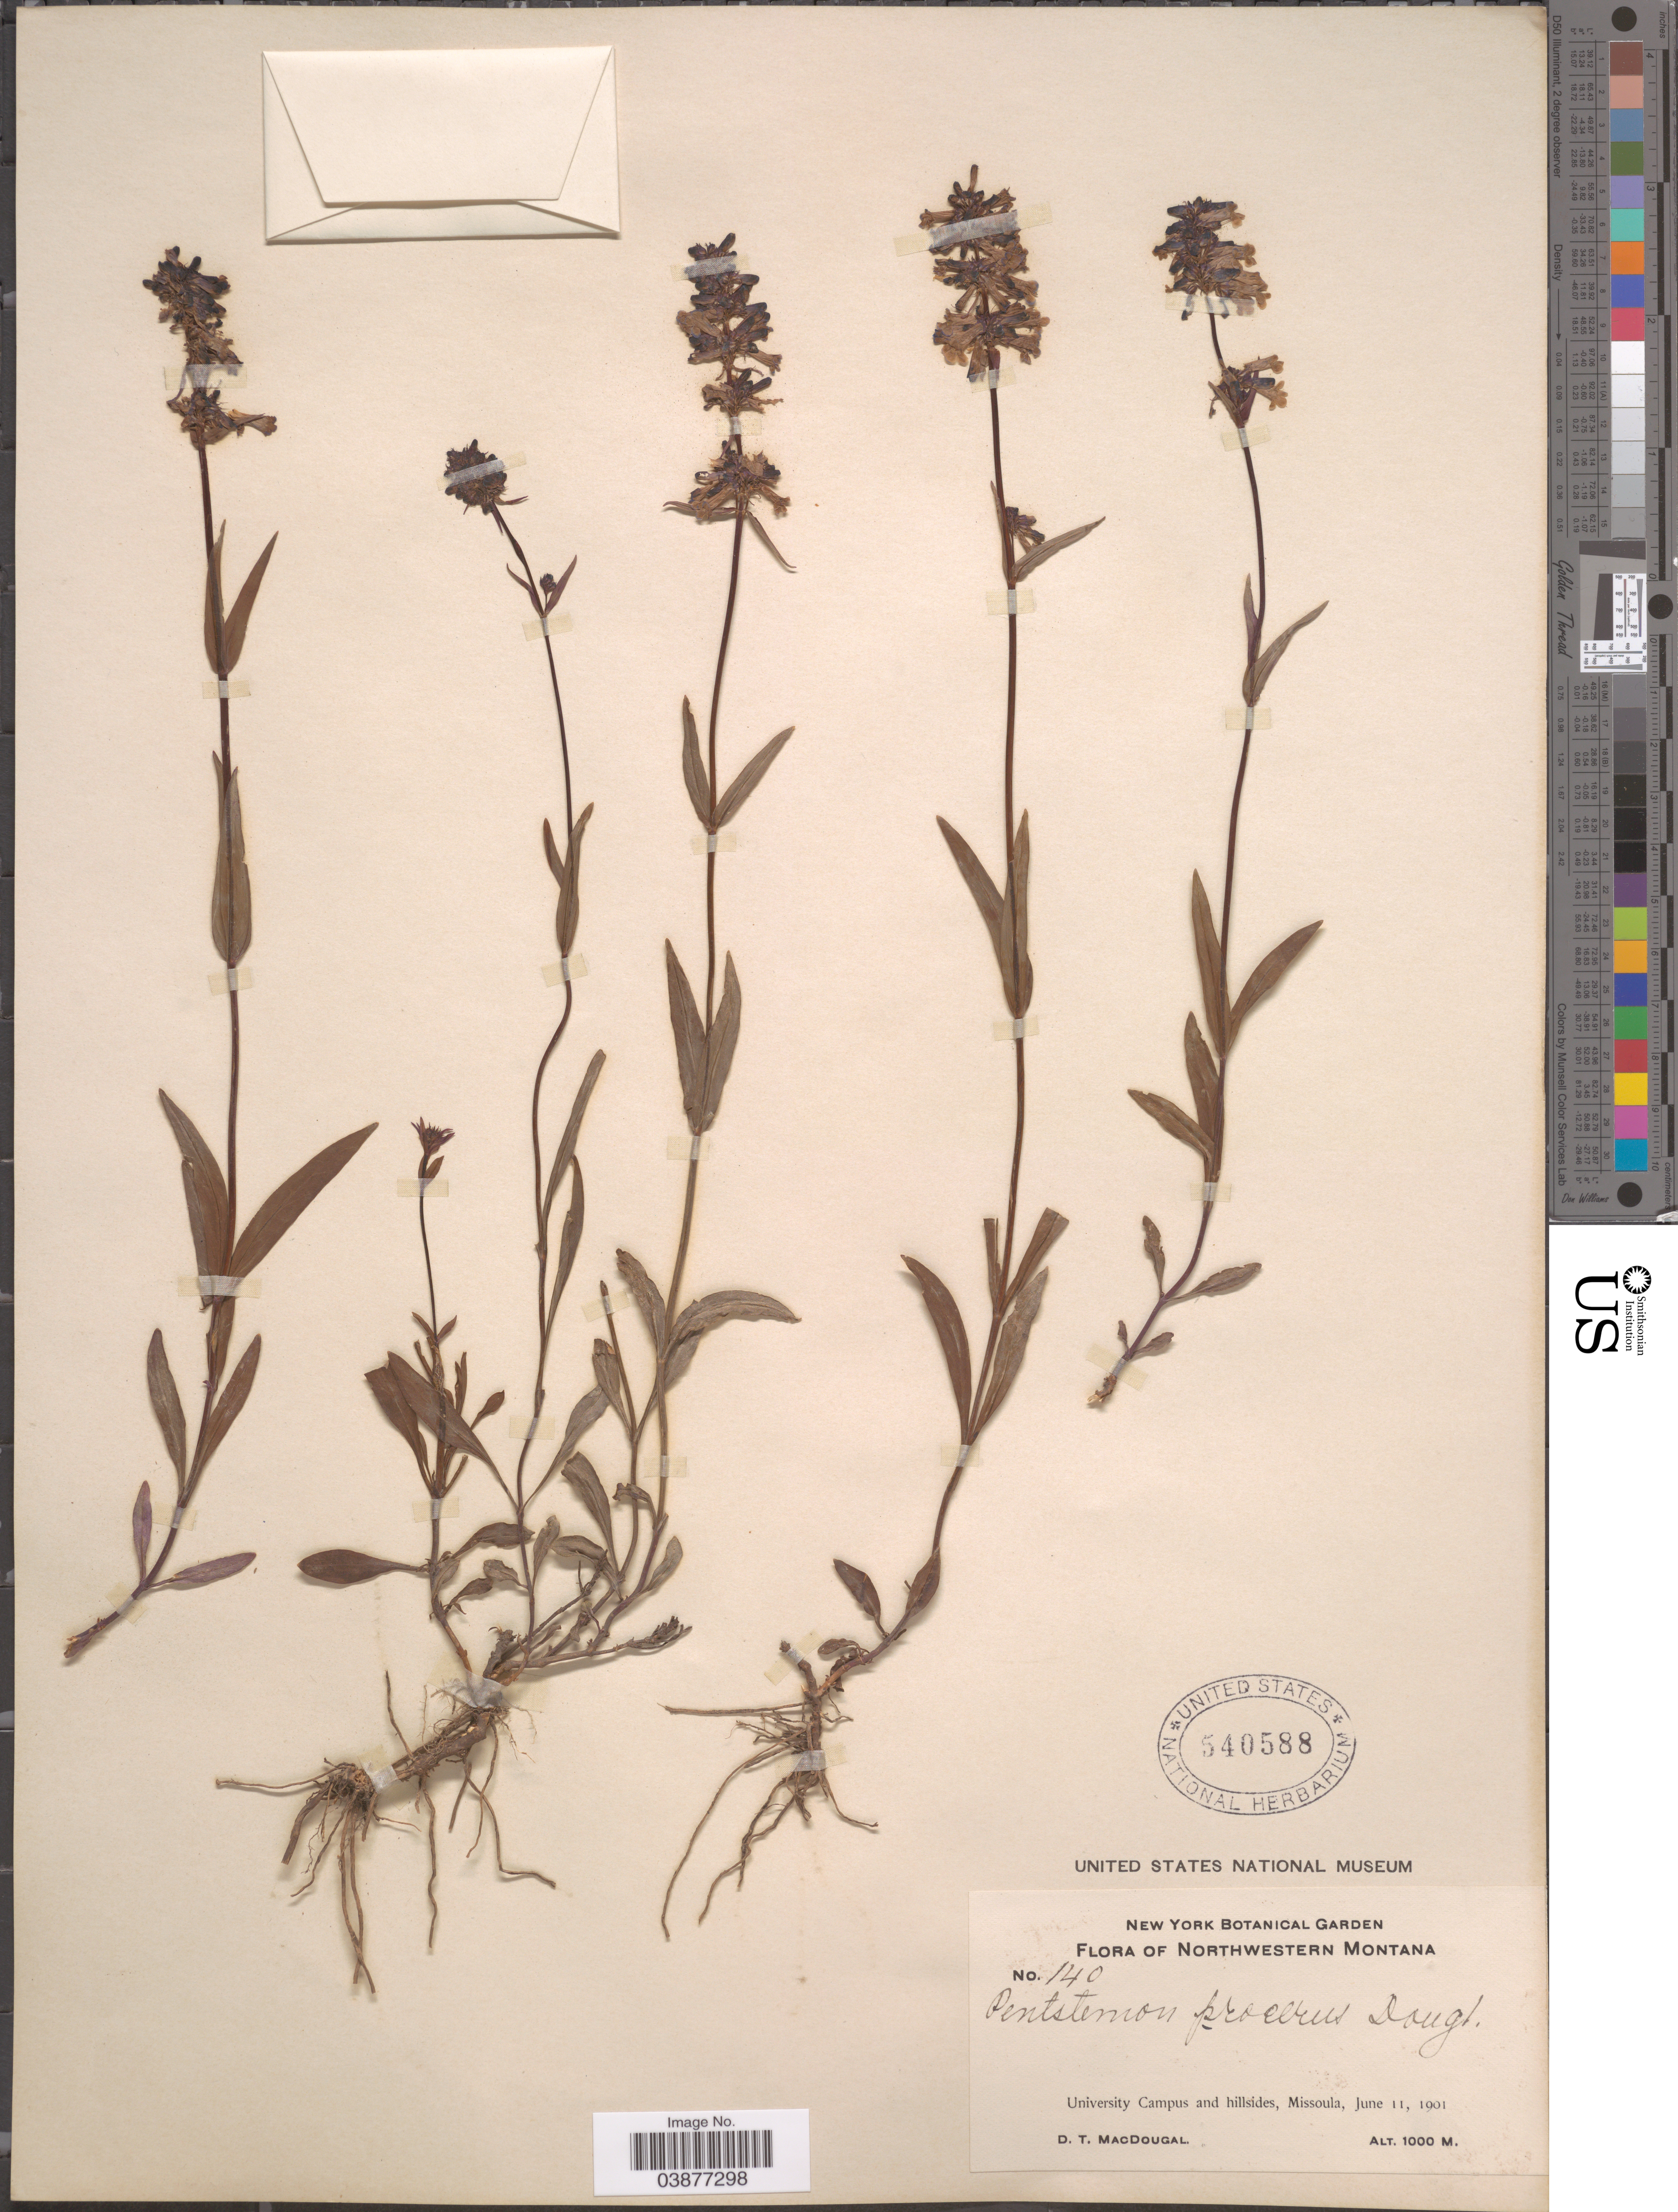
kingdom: Plantae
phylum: Tracheophyta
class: Magnoliopsida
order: Lamiales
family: Plantaginaceae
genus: Penstemon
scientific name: Penstemon procerus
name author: Douglas ex Graham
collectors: D. T. MacDougal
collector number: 140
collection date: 1901-06-11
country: United States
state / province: Montana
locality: Northwestern Montana. University Campus and hillsides, Missoula.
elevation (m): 1000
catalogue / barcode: US 540588